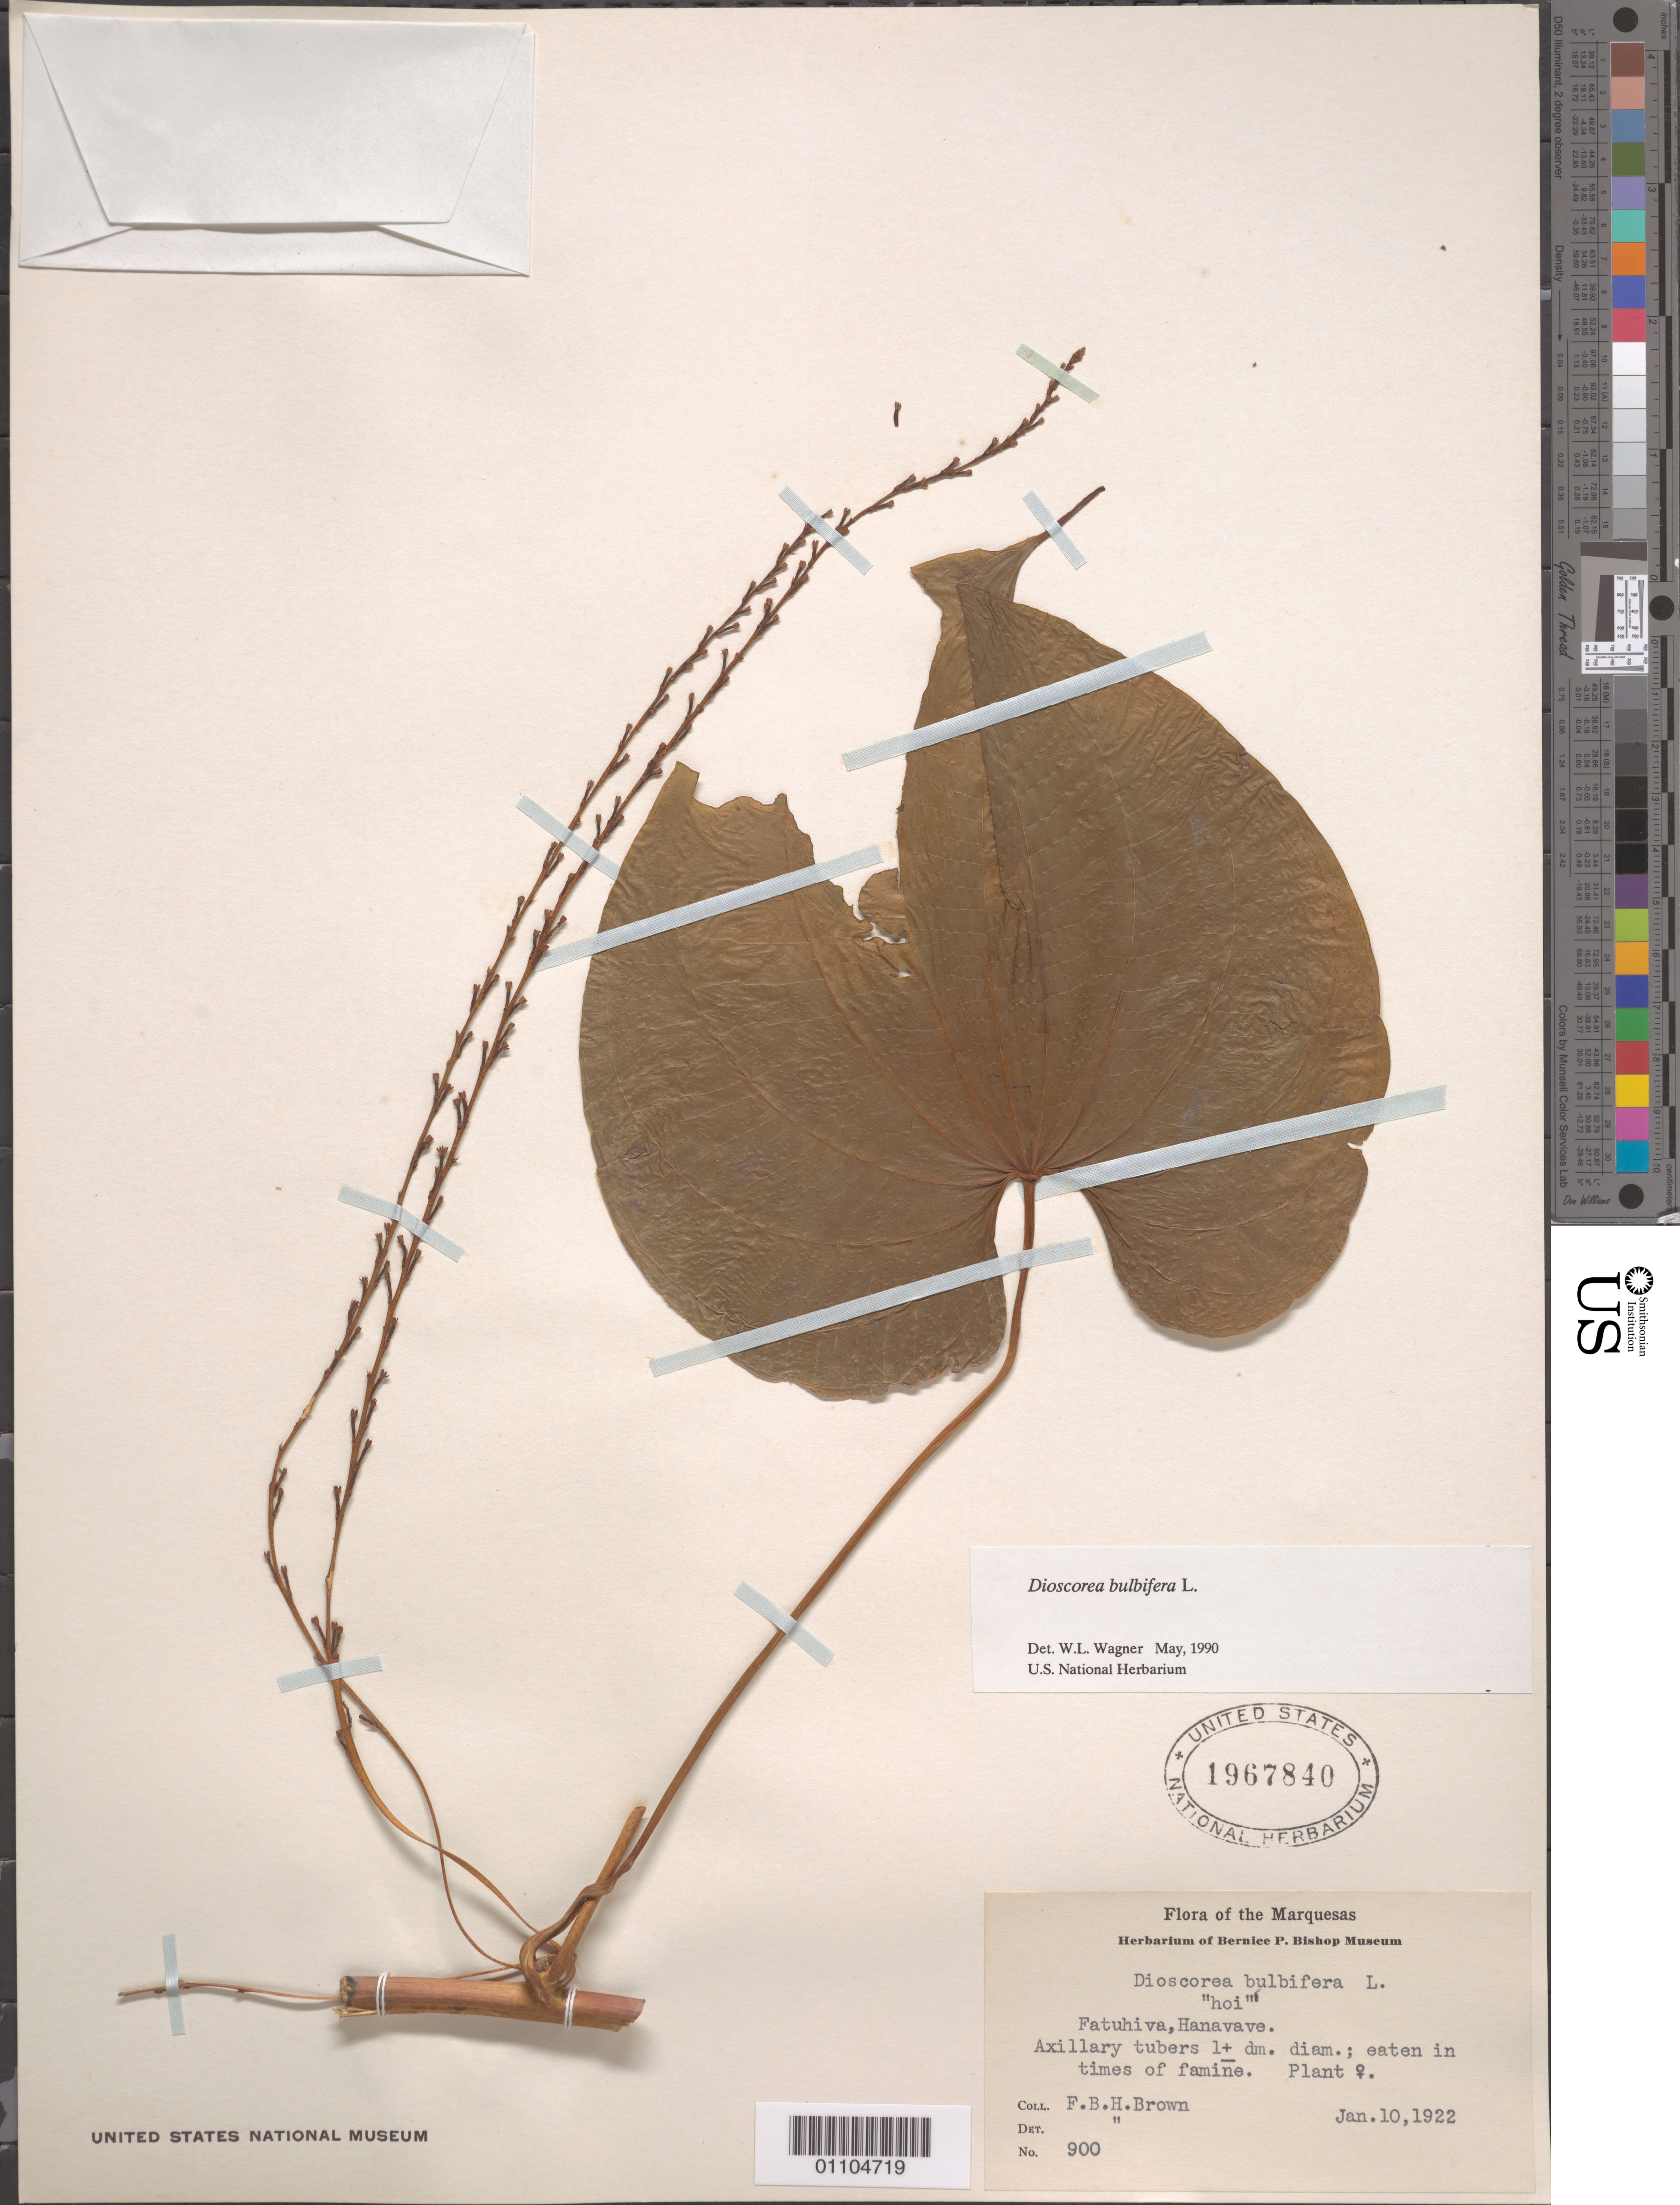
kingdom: Plantae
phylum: Tracheophyta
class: Liliopsida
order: Dioscoreales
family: Dioscoreaceae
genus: Dioscorea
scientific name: Dioscorea bulbifera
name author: L.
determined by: Wagner, W. L., (BOT), Smithsonian Institution - National Museum of Natural History (UNITED STATES)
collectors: F. Brown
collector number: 900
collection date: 1922-01-10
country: French Polynesia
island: Fatu Hiva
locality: Hanavave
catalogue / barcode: US 1967840